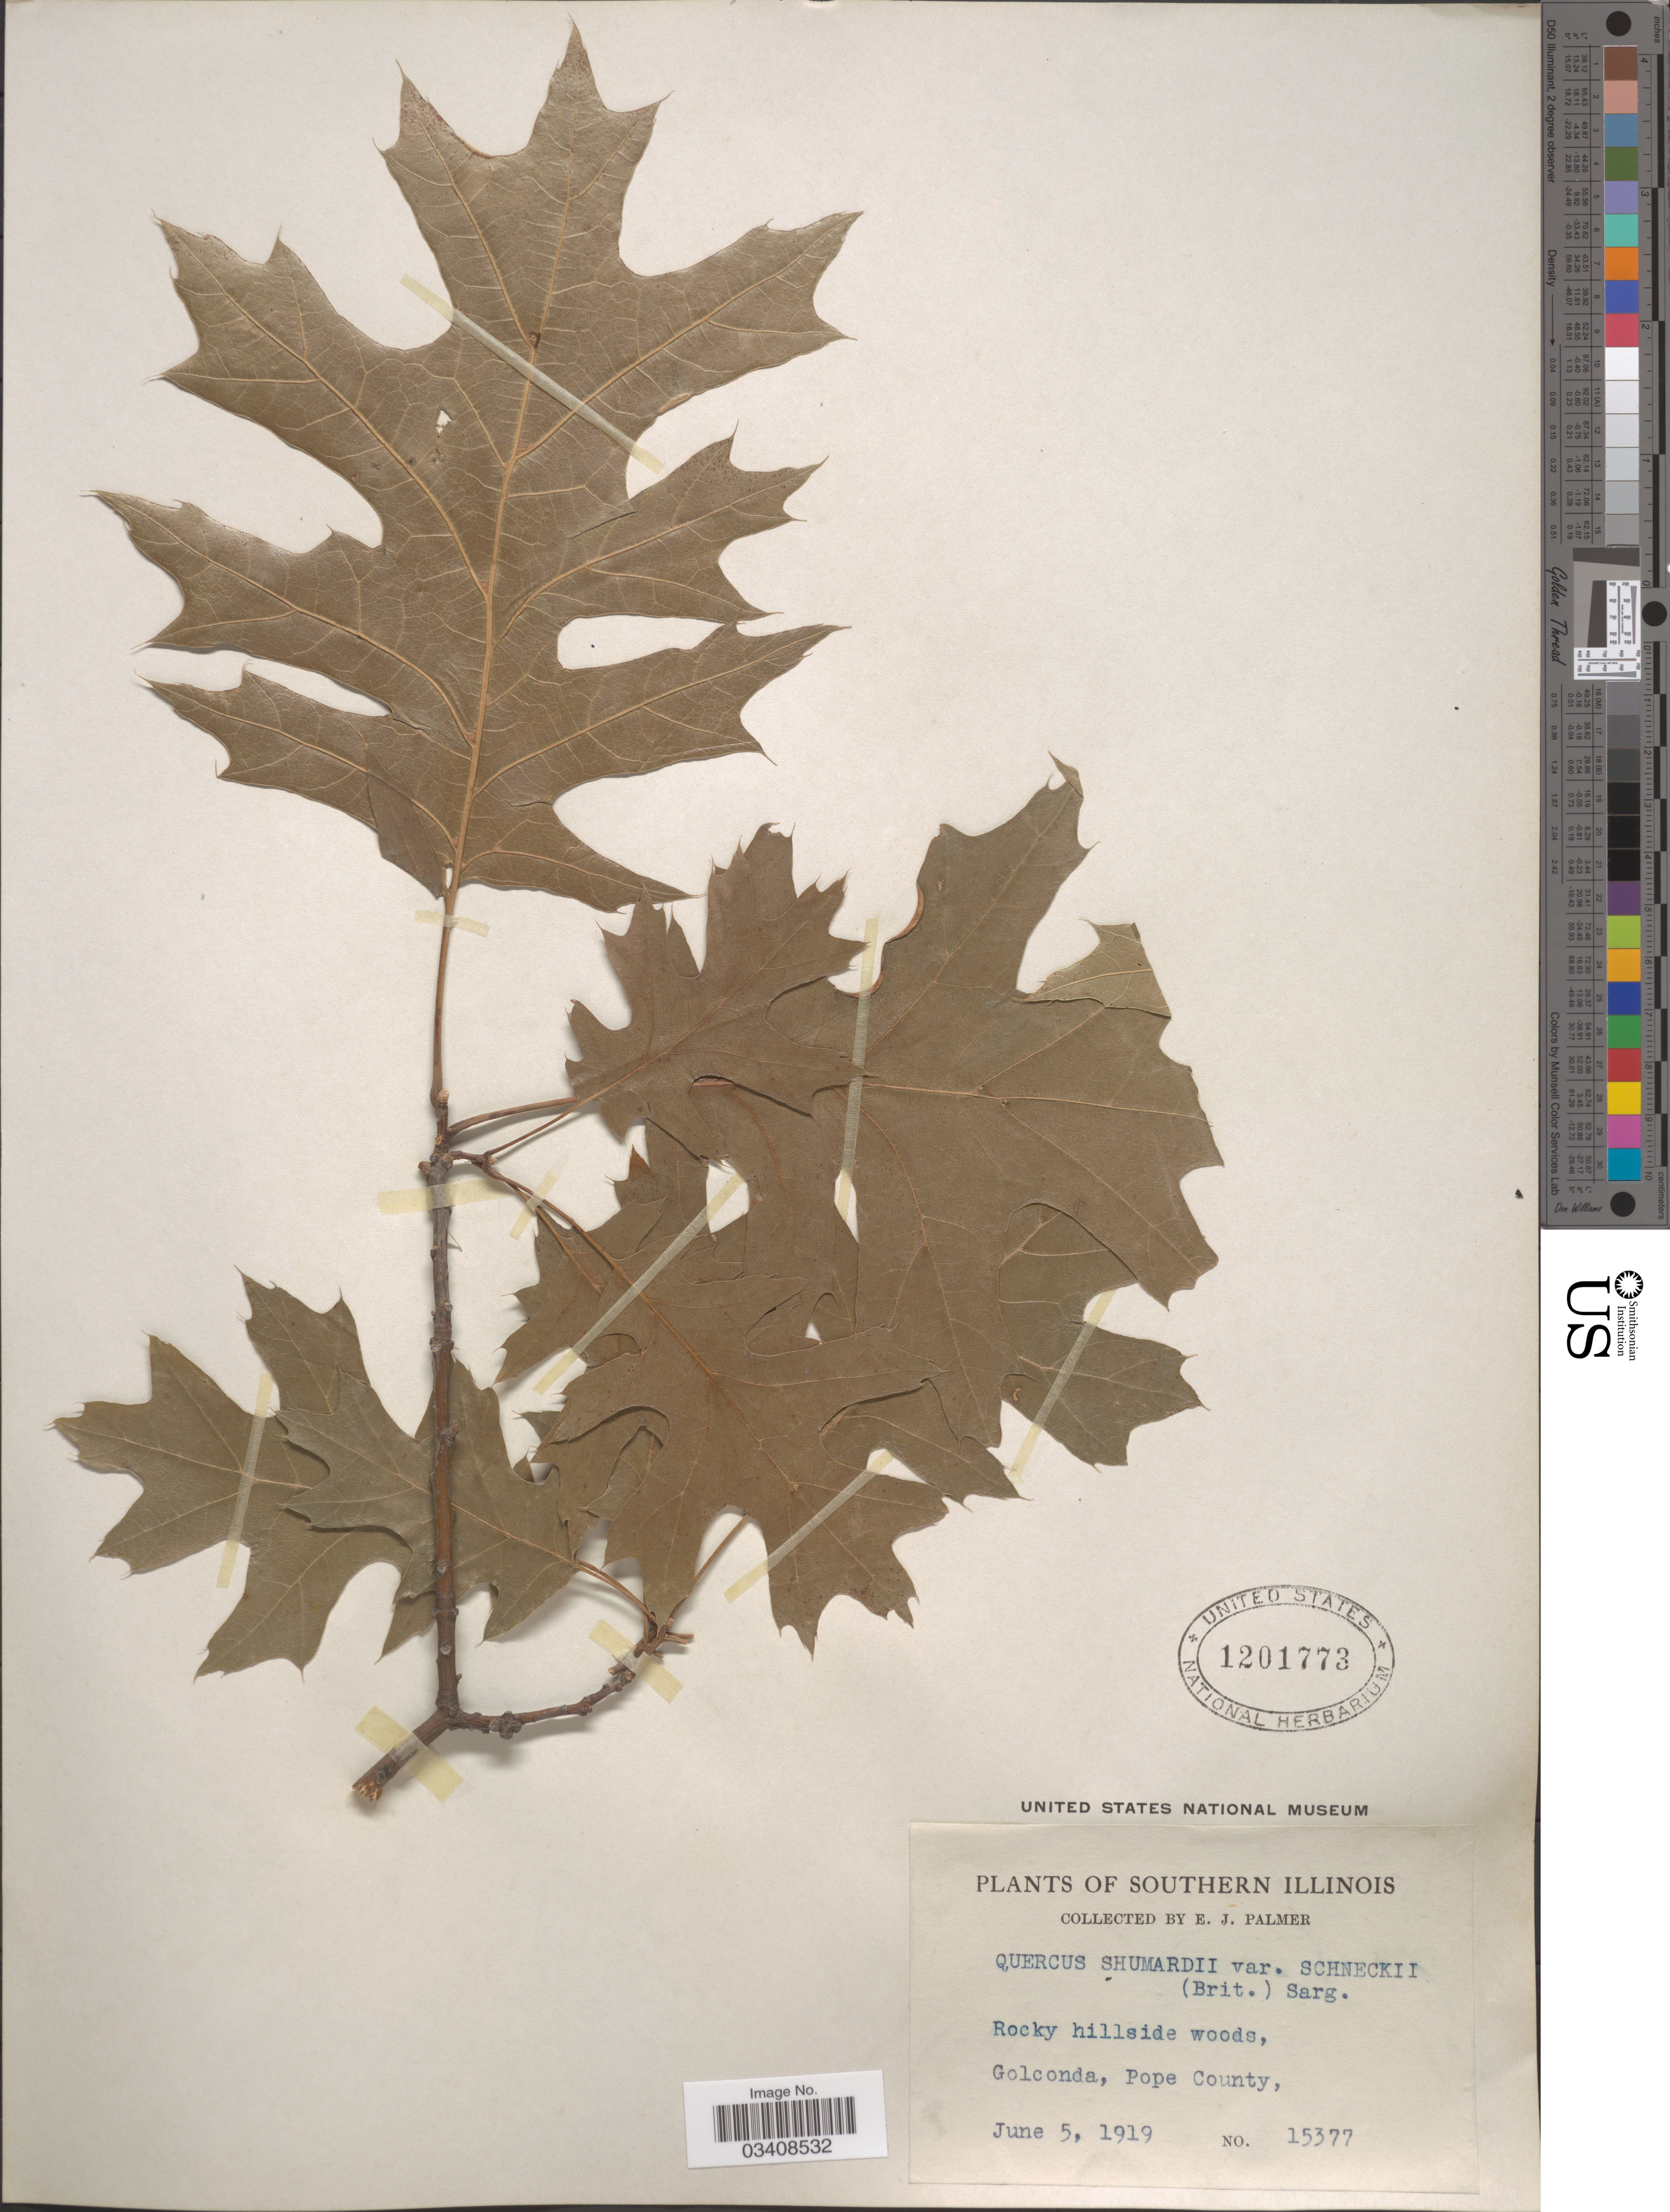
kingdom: Plantae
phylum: Tracheophyta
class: Magnoliopsida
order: Fagales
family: Fagaceae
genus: Quercus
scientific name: Quercus shumardii var. schneckii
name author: (Britton) Sarg.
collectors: E. J. Palmer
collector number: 15377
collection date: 1919-06-05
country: United States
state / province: Illinois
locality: Southern Illinois. Golconda, Pope County.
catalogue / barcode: US 1201773